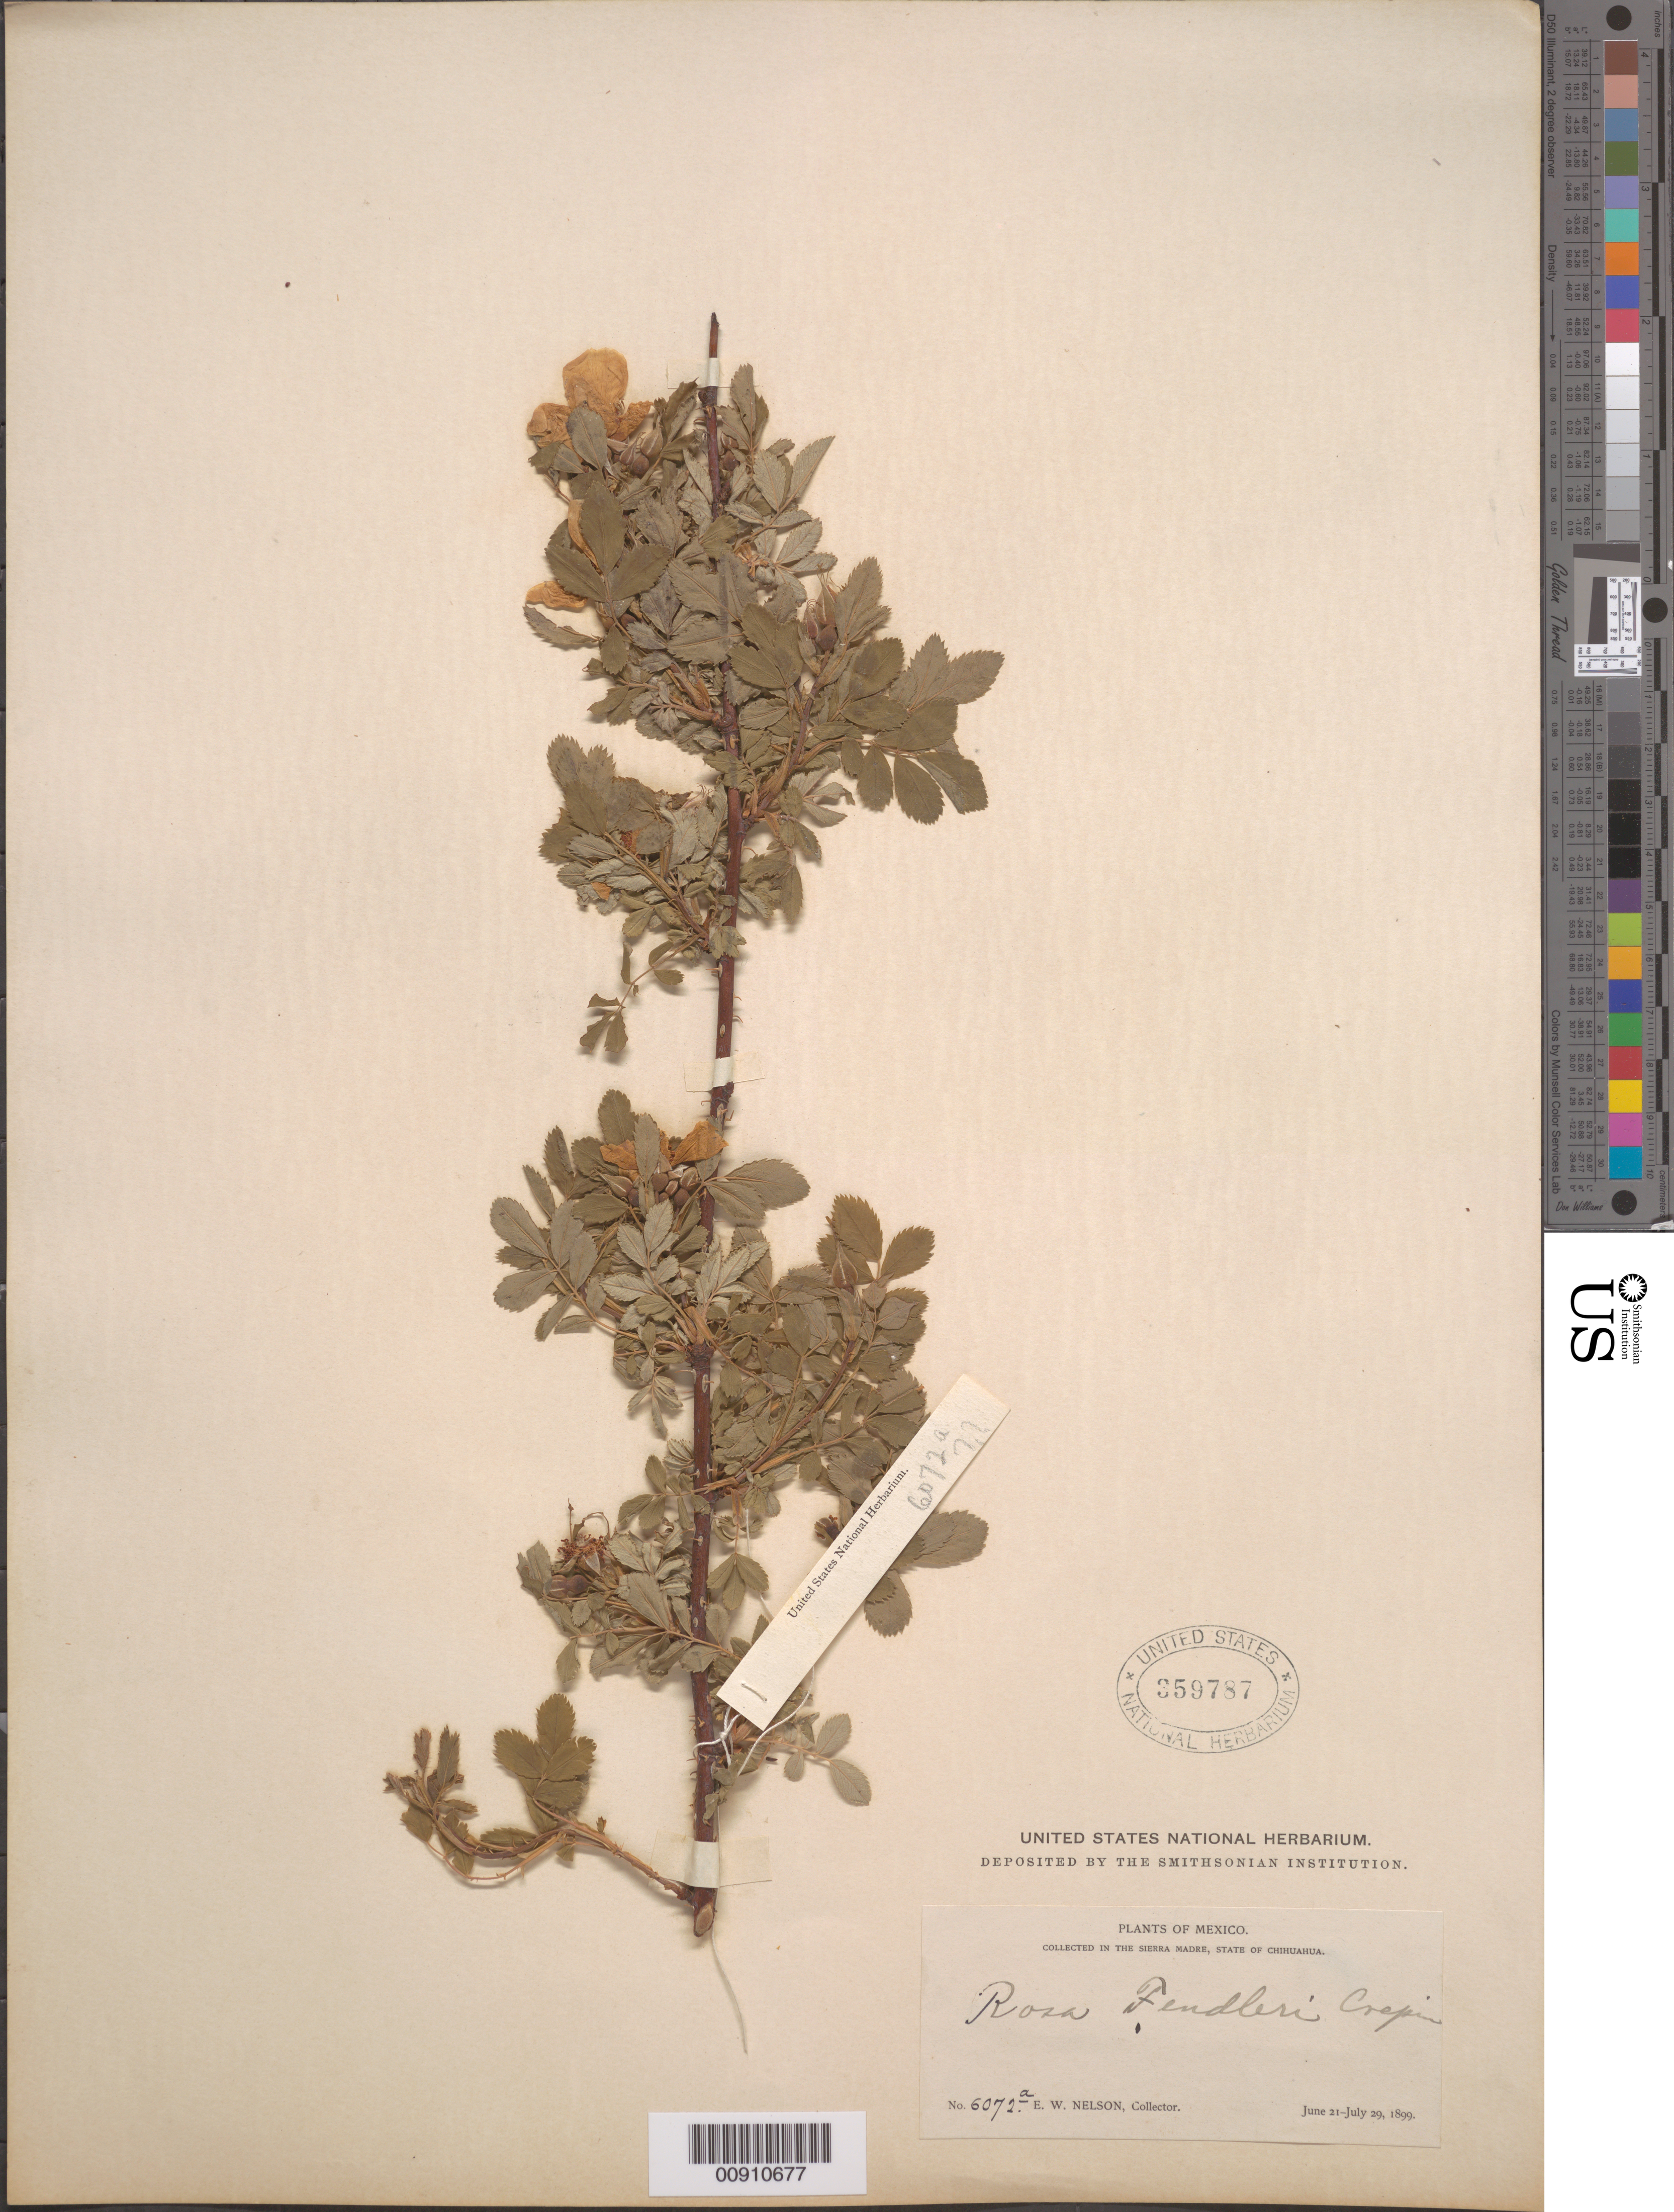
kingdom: Plantae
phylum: Tracheophyta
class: Magnoliopsida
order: Rosales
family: Rosaceae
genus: Rosa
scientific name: Rosa fendleri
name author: Crép.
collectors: E. W. Nelson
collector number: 6072 a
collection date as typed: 21 Jun 1899 to 29 Jul 1899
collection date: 1899-06-21/1899-07-29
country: Mexico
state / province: Chihuahua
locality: Sierra Madre, State of Chihuahua.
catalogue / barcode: US 359787